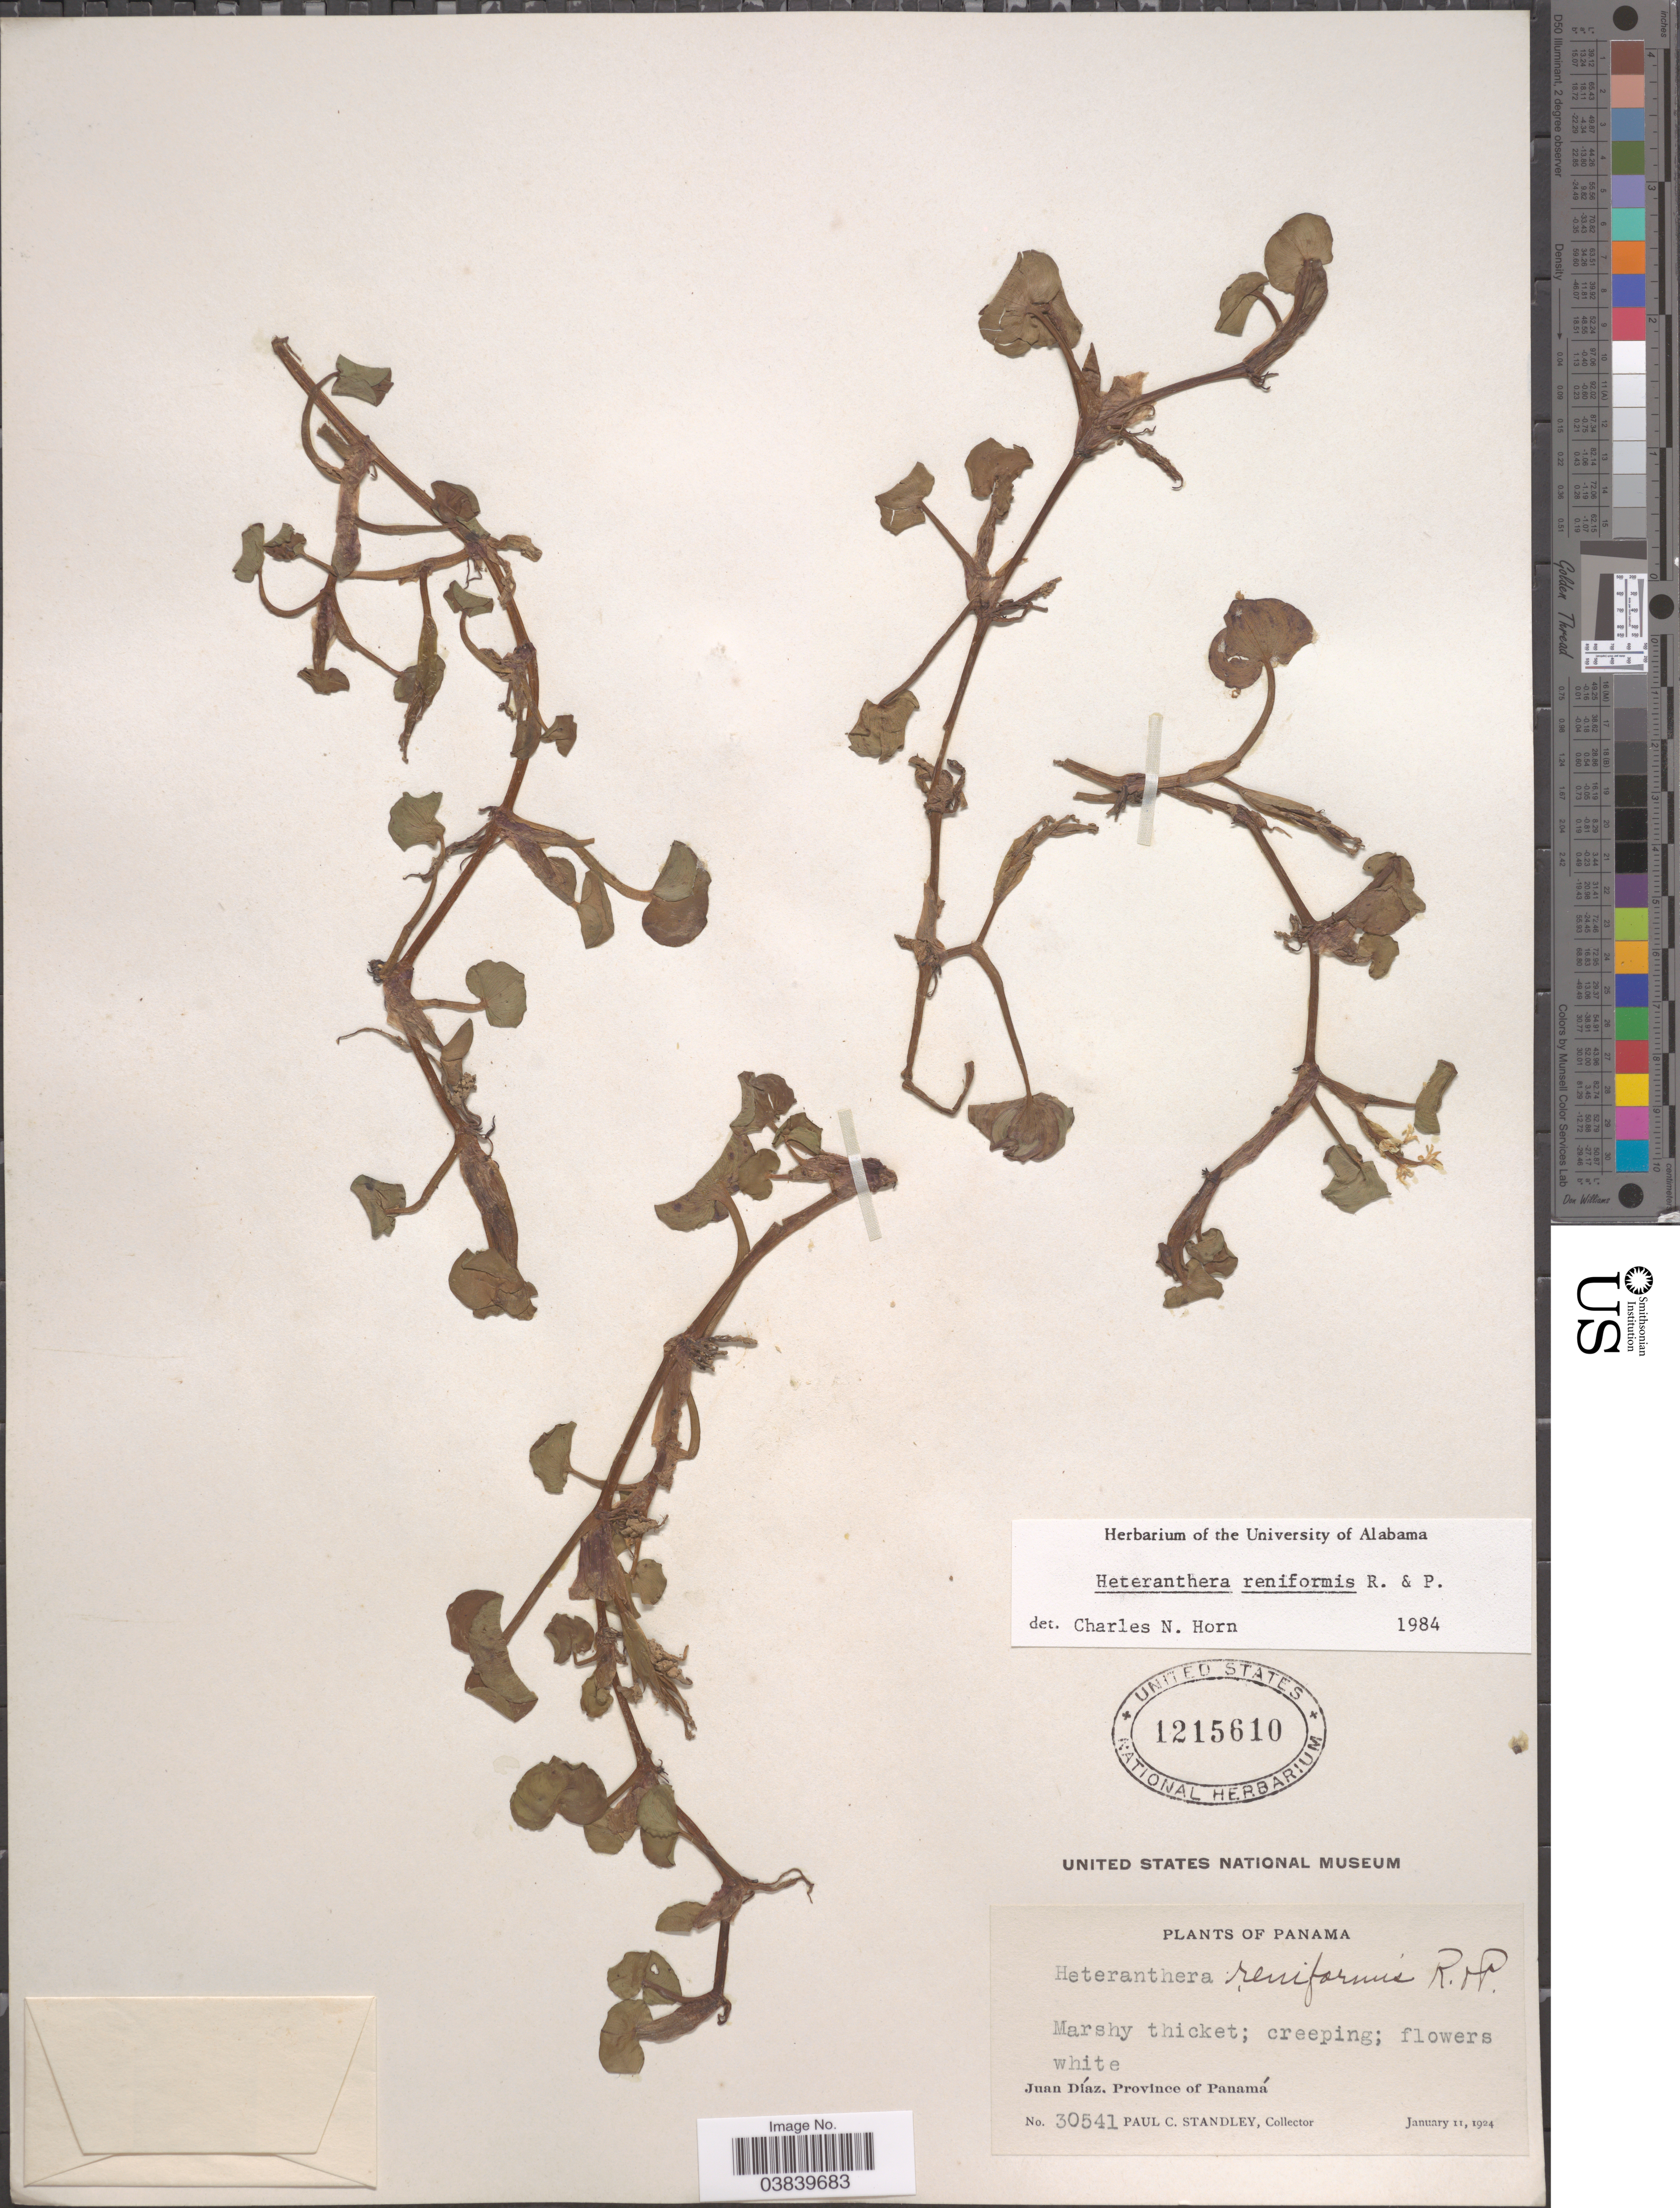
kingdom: Plantae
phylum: Tracheophyta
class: Liliopsida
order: Commelinales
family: Pontederiaceae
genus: Heteranthera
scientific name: Heteranthera reniformis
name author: Ruiz & Pav.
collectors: P. C. Standley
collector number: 30541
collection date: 1924-01-11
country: Panama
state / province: Panamá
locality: Marshy thicket. Juan Diáz.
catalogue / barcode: US 1215610